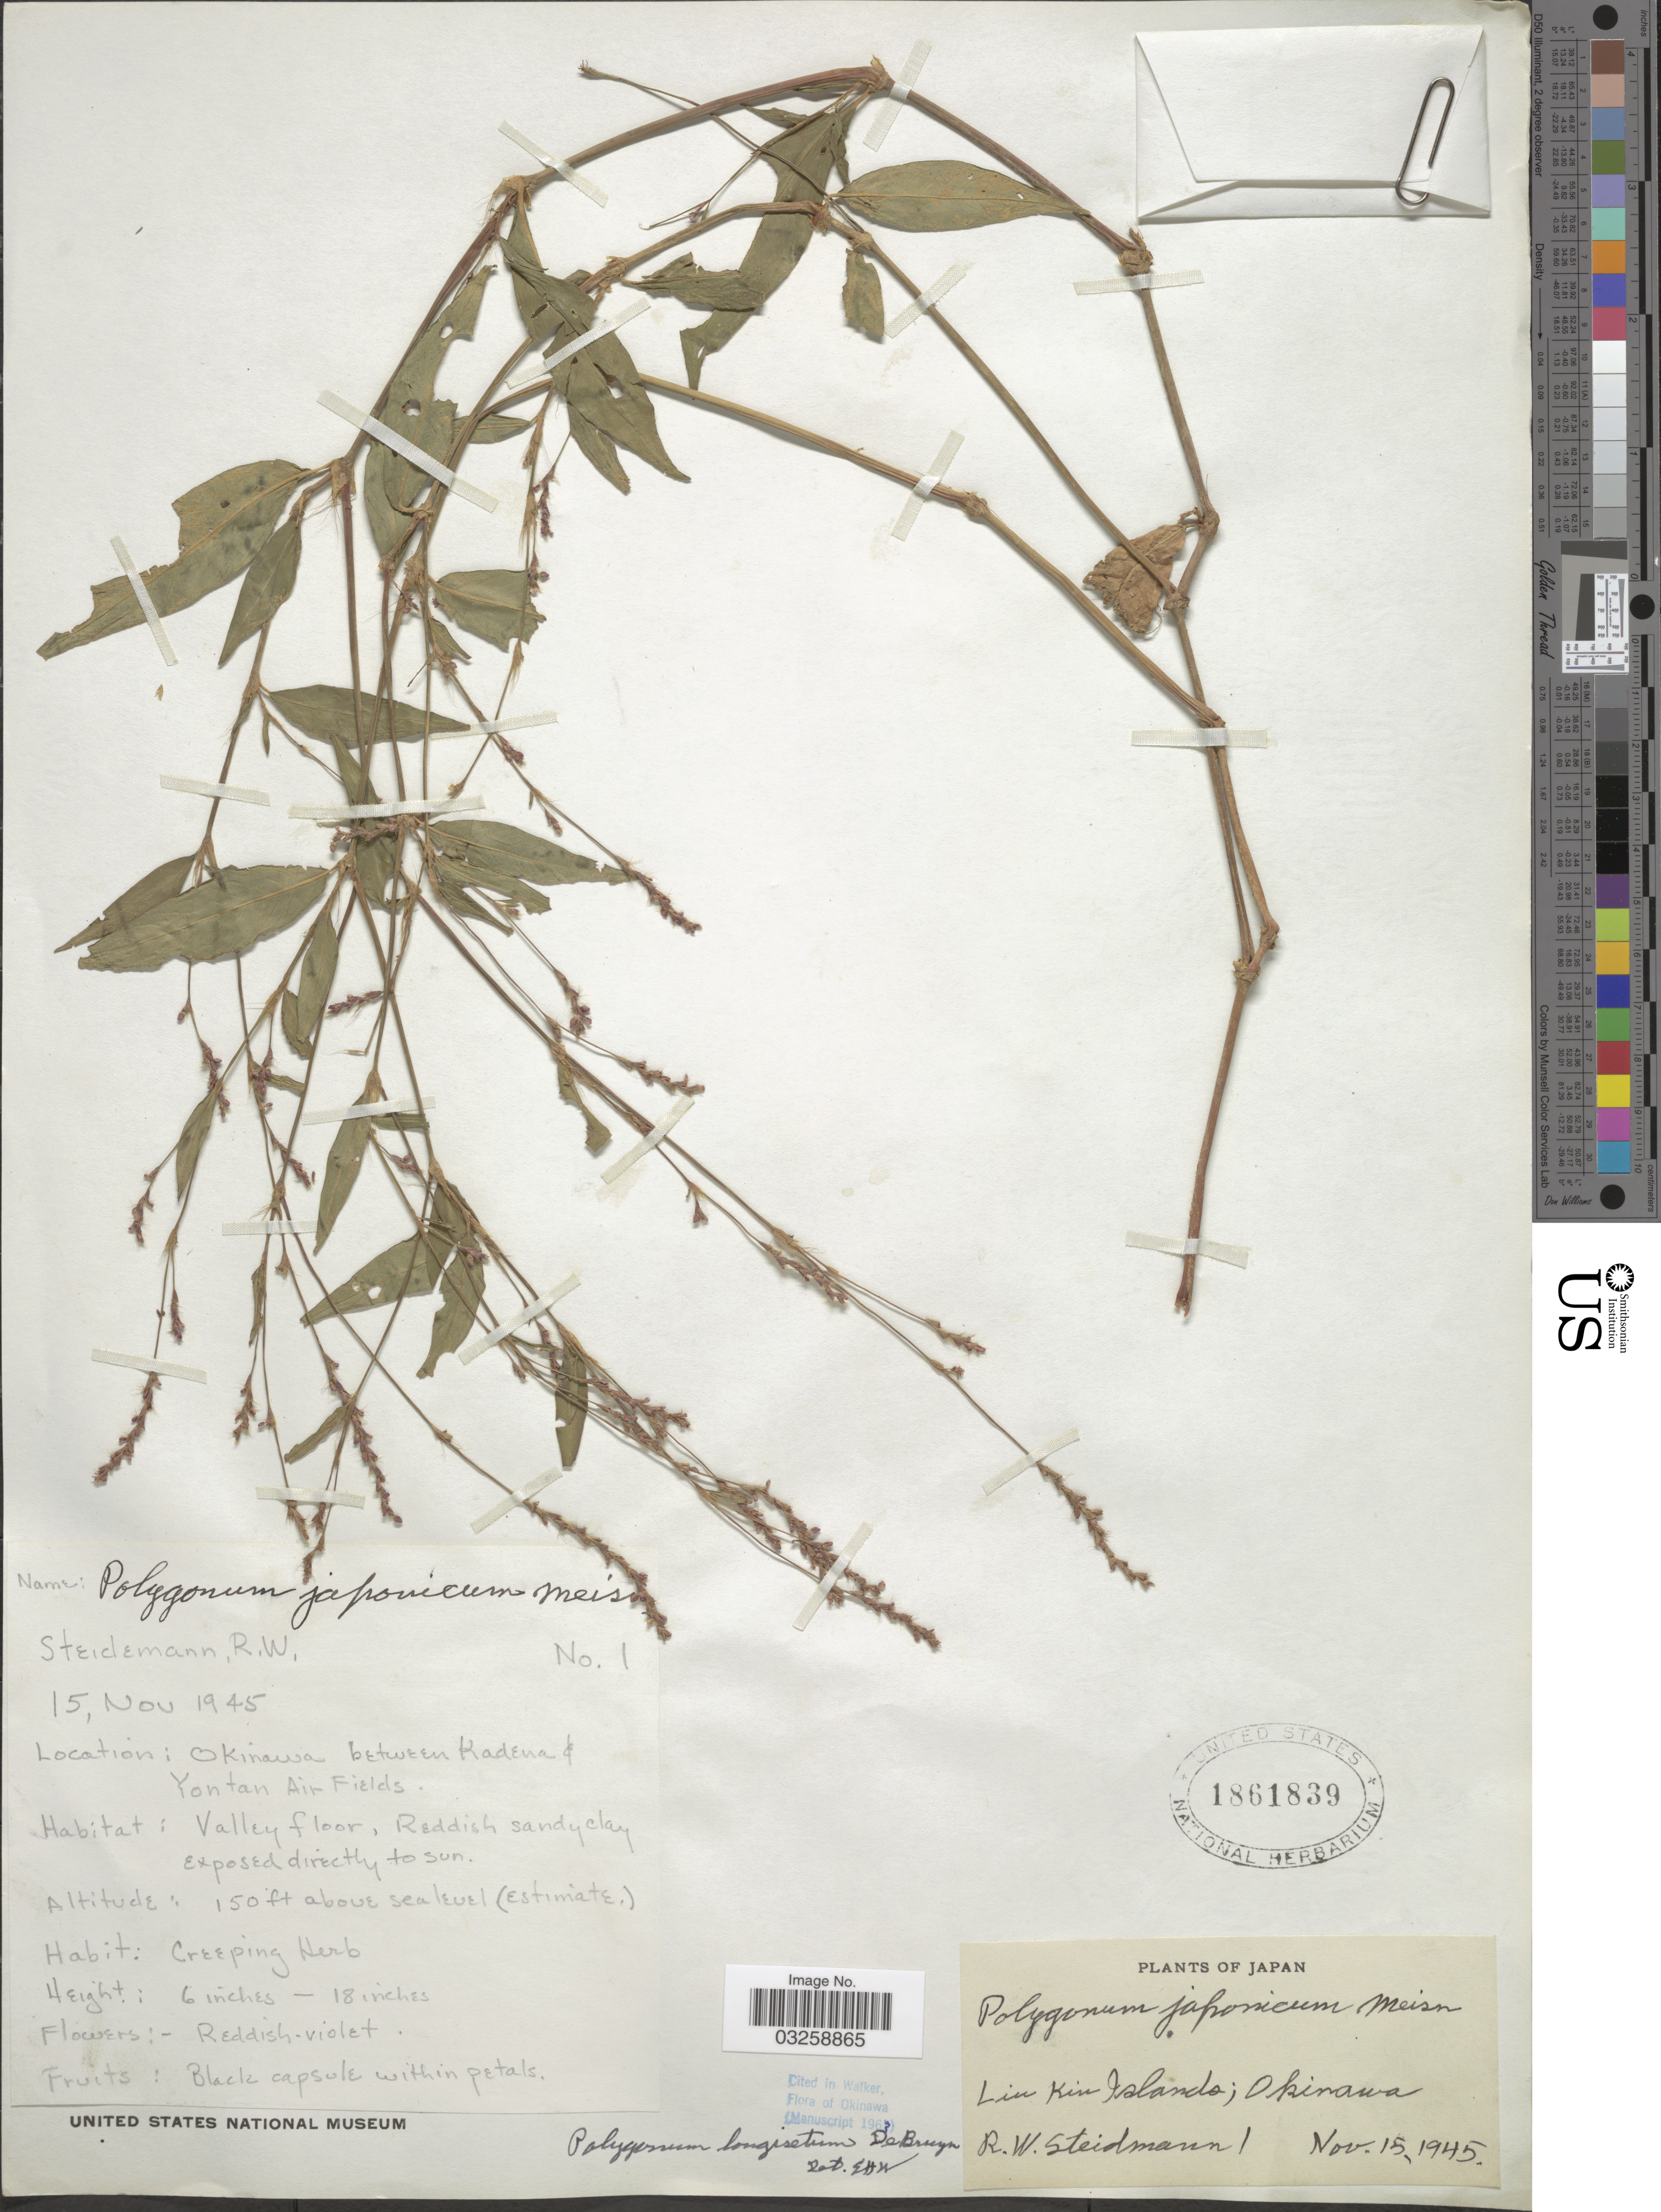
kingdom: Plantae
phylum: Tracheophyta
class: Magnoliopsida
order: Caryophyllales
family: Polygonaceae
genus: Polygonum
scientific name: Polygonum longisetum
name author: Bruijn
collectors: R. Steidemann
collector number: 1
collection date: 1945-11-15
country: Japan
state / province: Okinawa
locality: Okinawa between Kadena & Yontan Air Fields. Liu Kiu Islands; Okinawa.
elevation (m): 46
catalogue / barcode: US 1861839